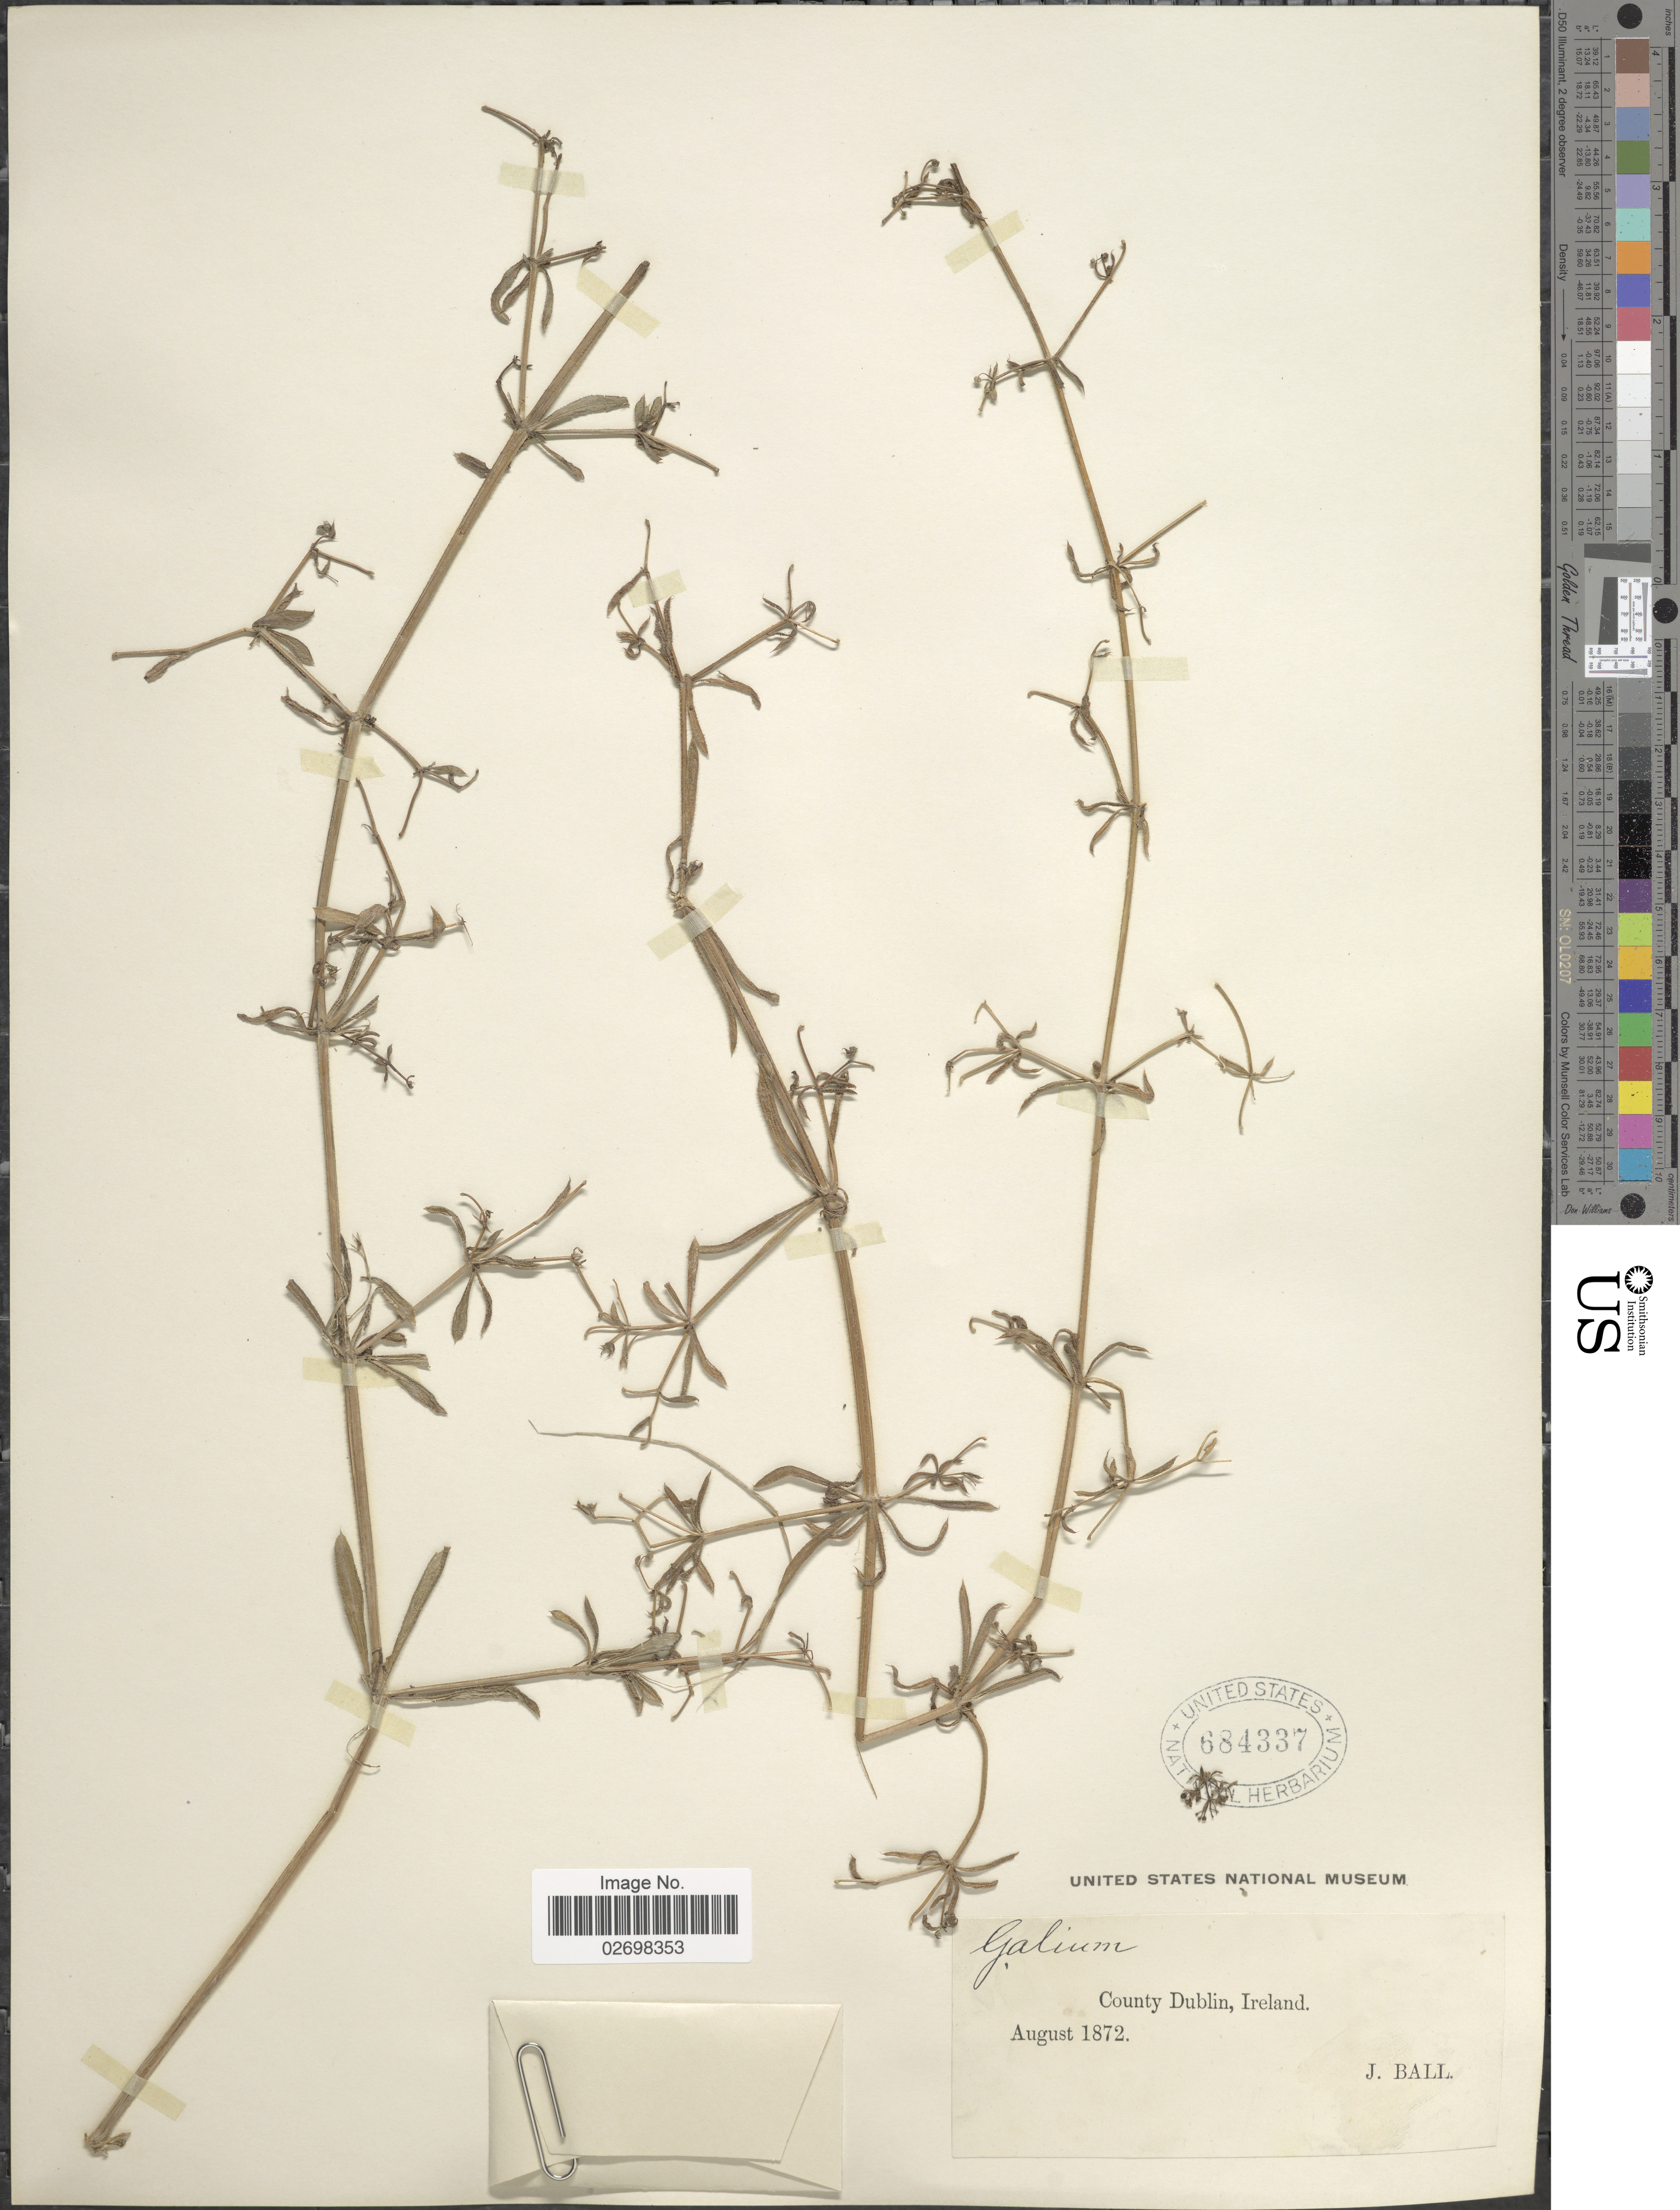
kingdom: Plantae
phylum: Tracheophyta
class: Magnoliopsida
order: Gentianales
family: Rubiaceae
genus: Galium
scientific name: Galium sp.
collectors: J. Ball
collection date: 1872-08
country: Ireland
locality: County Dublin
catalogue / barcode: US 684337